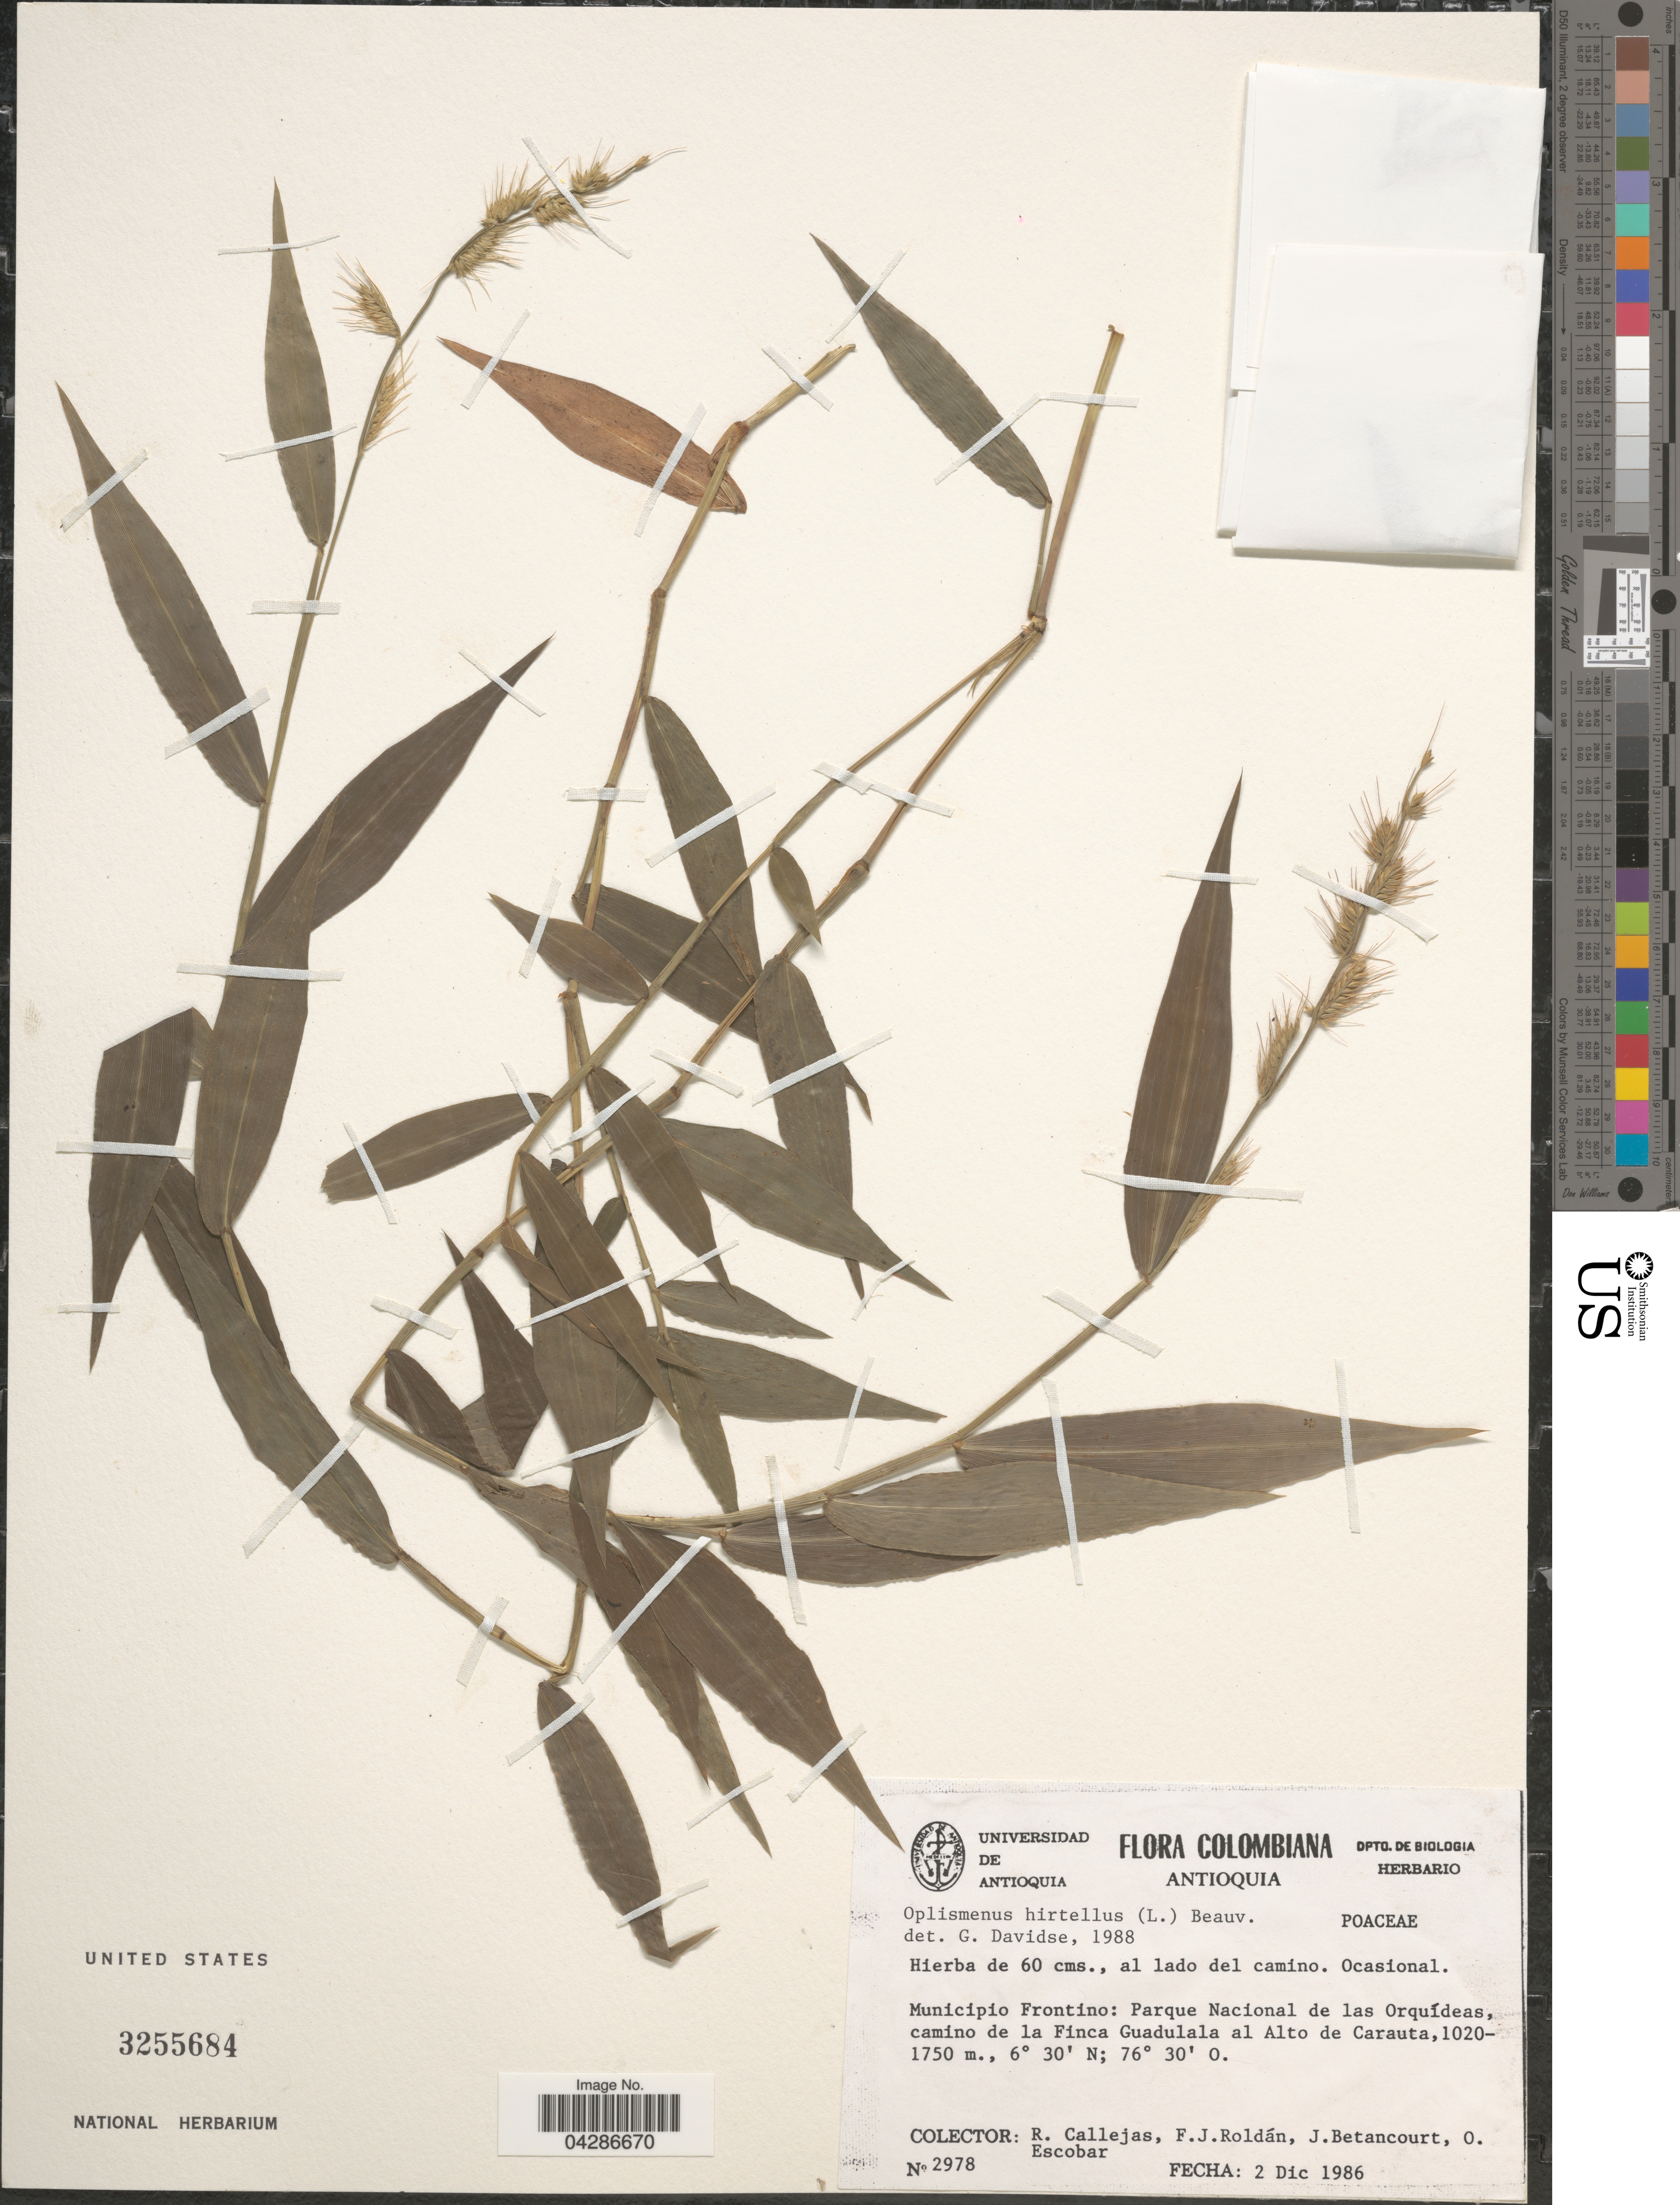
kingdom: Plantae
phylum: Tracheophyta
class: Liliopsida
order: Poales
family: Poaceae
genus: Oplismenus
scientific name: Oplismenus hirtellus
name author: (L.) P. Beauv.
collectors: R. Callejas, F. J. Roldán, J. Betancourt & O. Escobar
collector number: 2978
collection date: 1986-12-02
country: Colombia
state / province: Antioquia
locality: Municipio Frontino: Parque Nacional de las Orquídeas, camino de la Finca Guadalala al Alto de Carauta.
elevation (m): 1020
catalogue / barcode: US 3255684